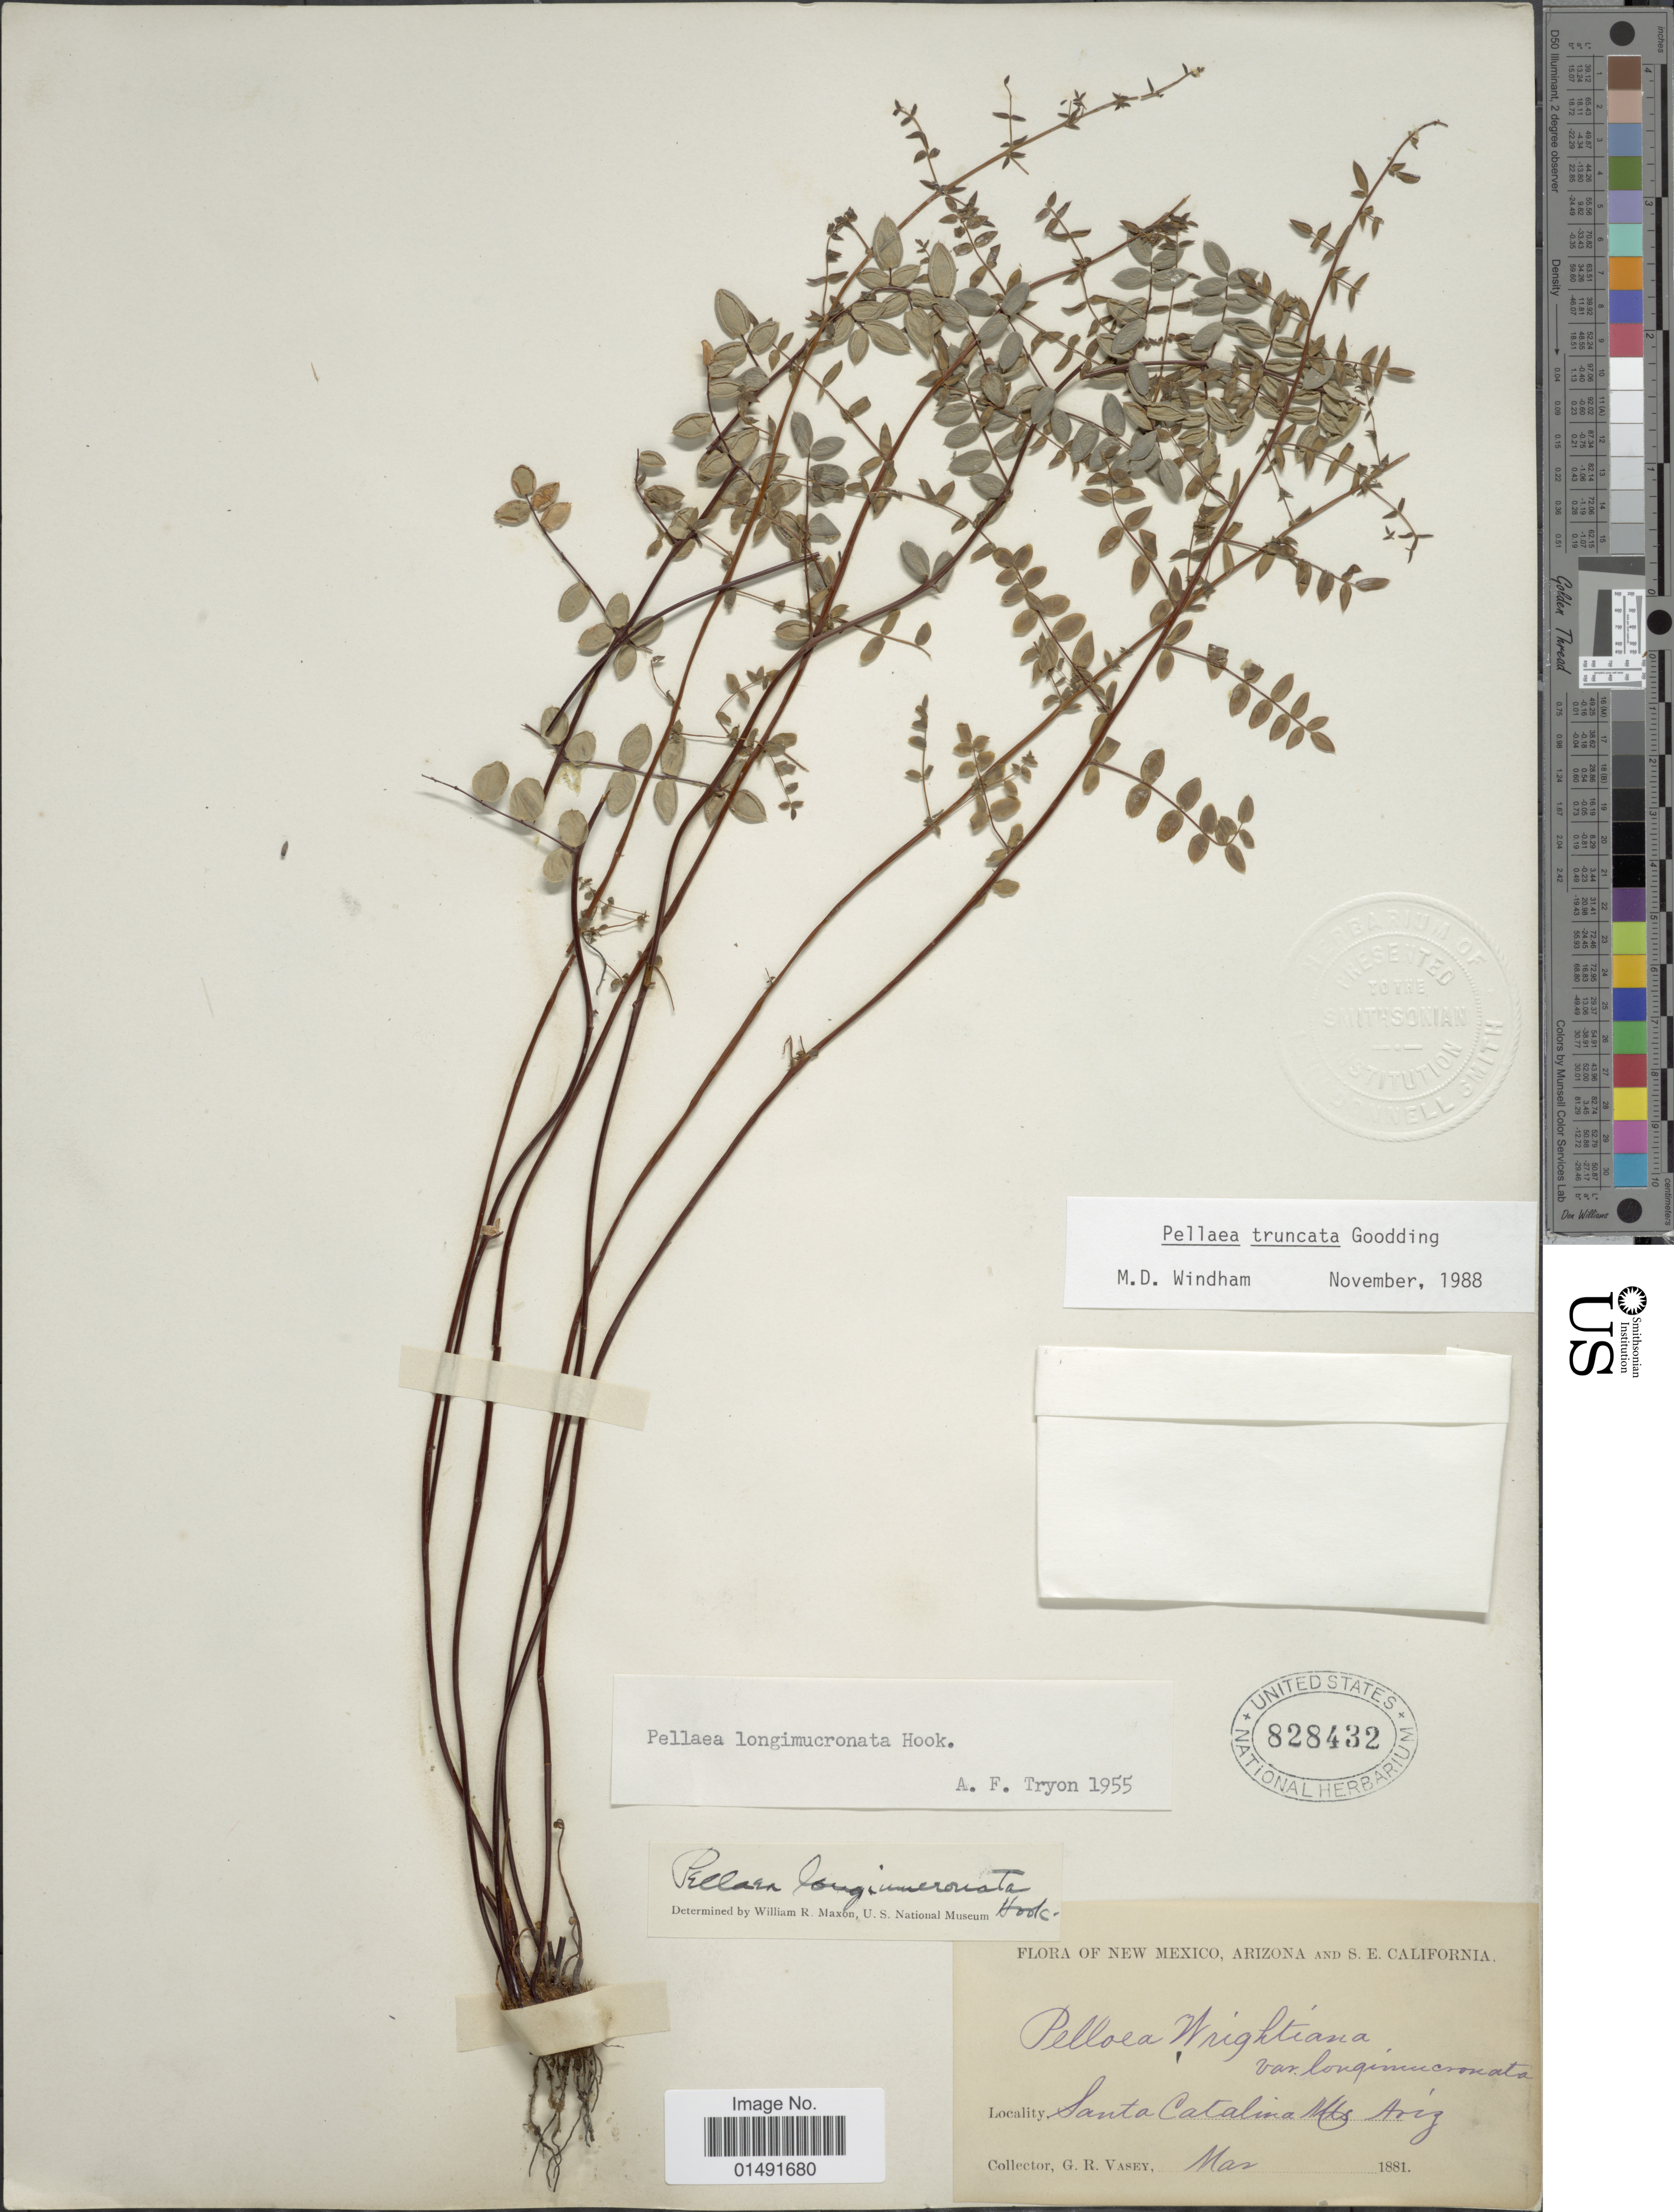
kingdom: Plantae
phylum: Tracheophyta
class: Polypodiopsida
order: Polypodiales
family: Pteridaceae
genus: Pellaea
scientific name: Pellaea truncata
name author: Goodd.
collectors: G. R. Vasey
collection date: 1881-03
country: United States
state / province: Arizona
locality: Santa Catalina Mts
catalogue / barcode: US 828432